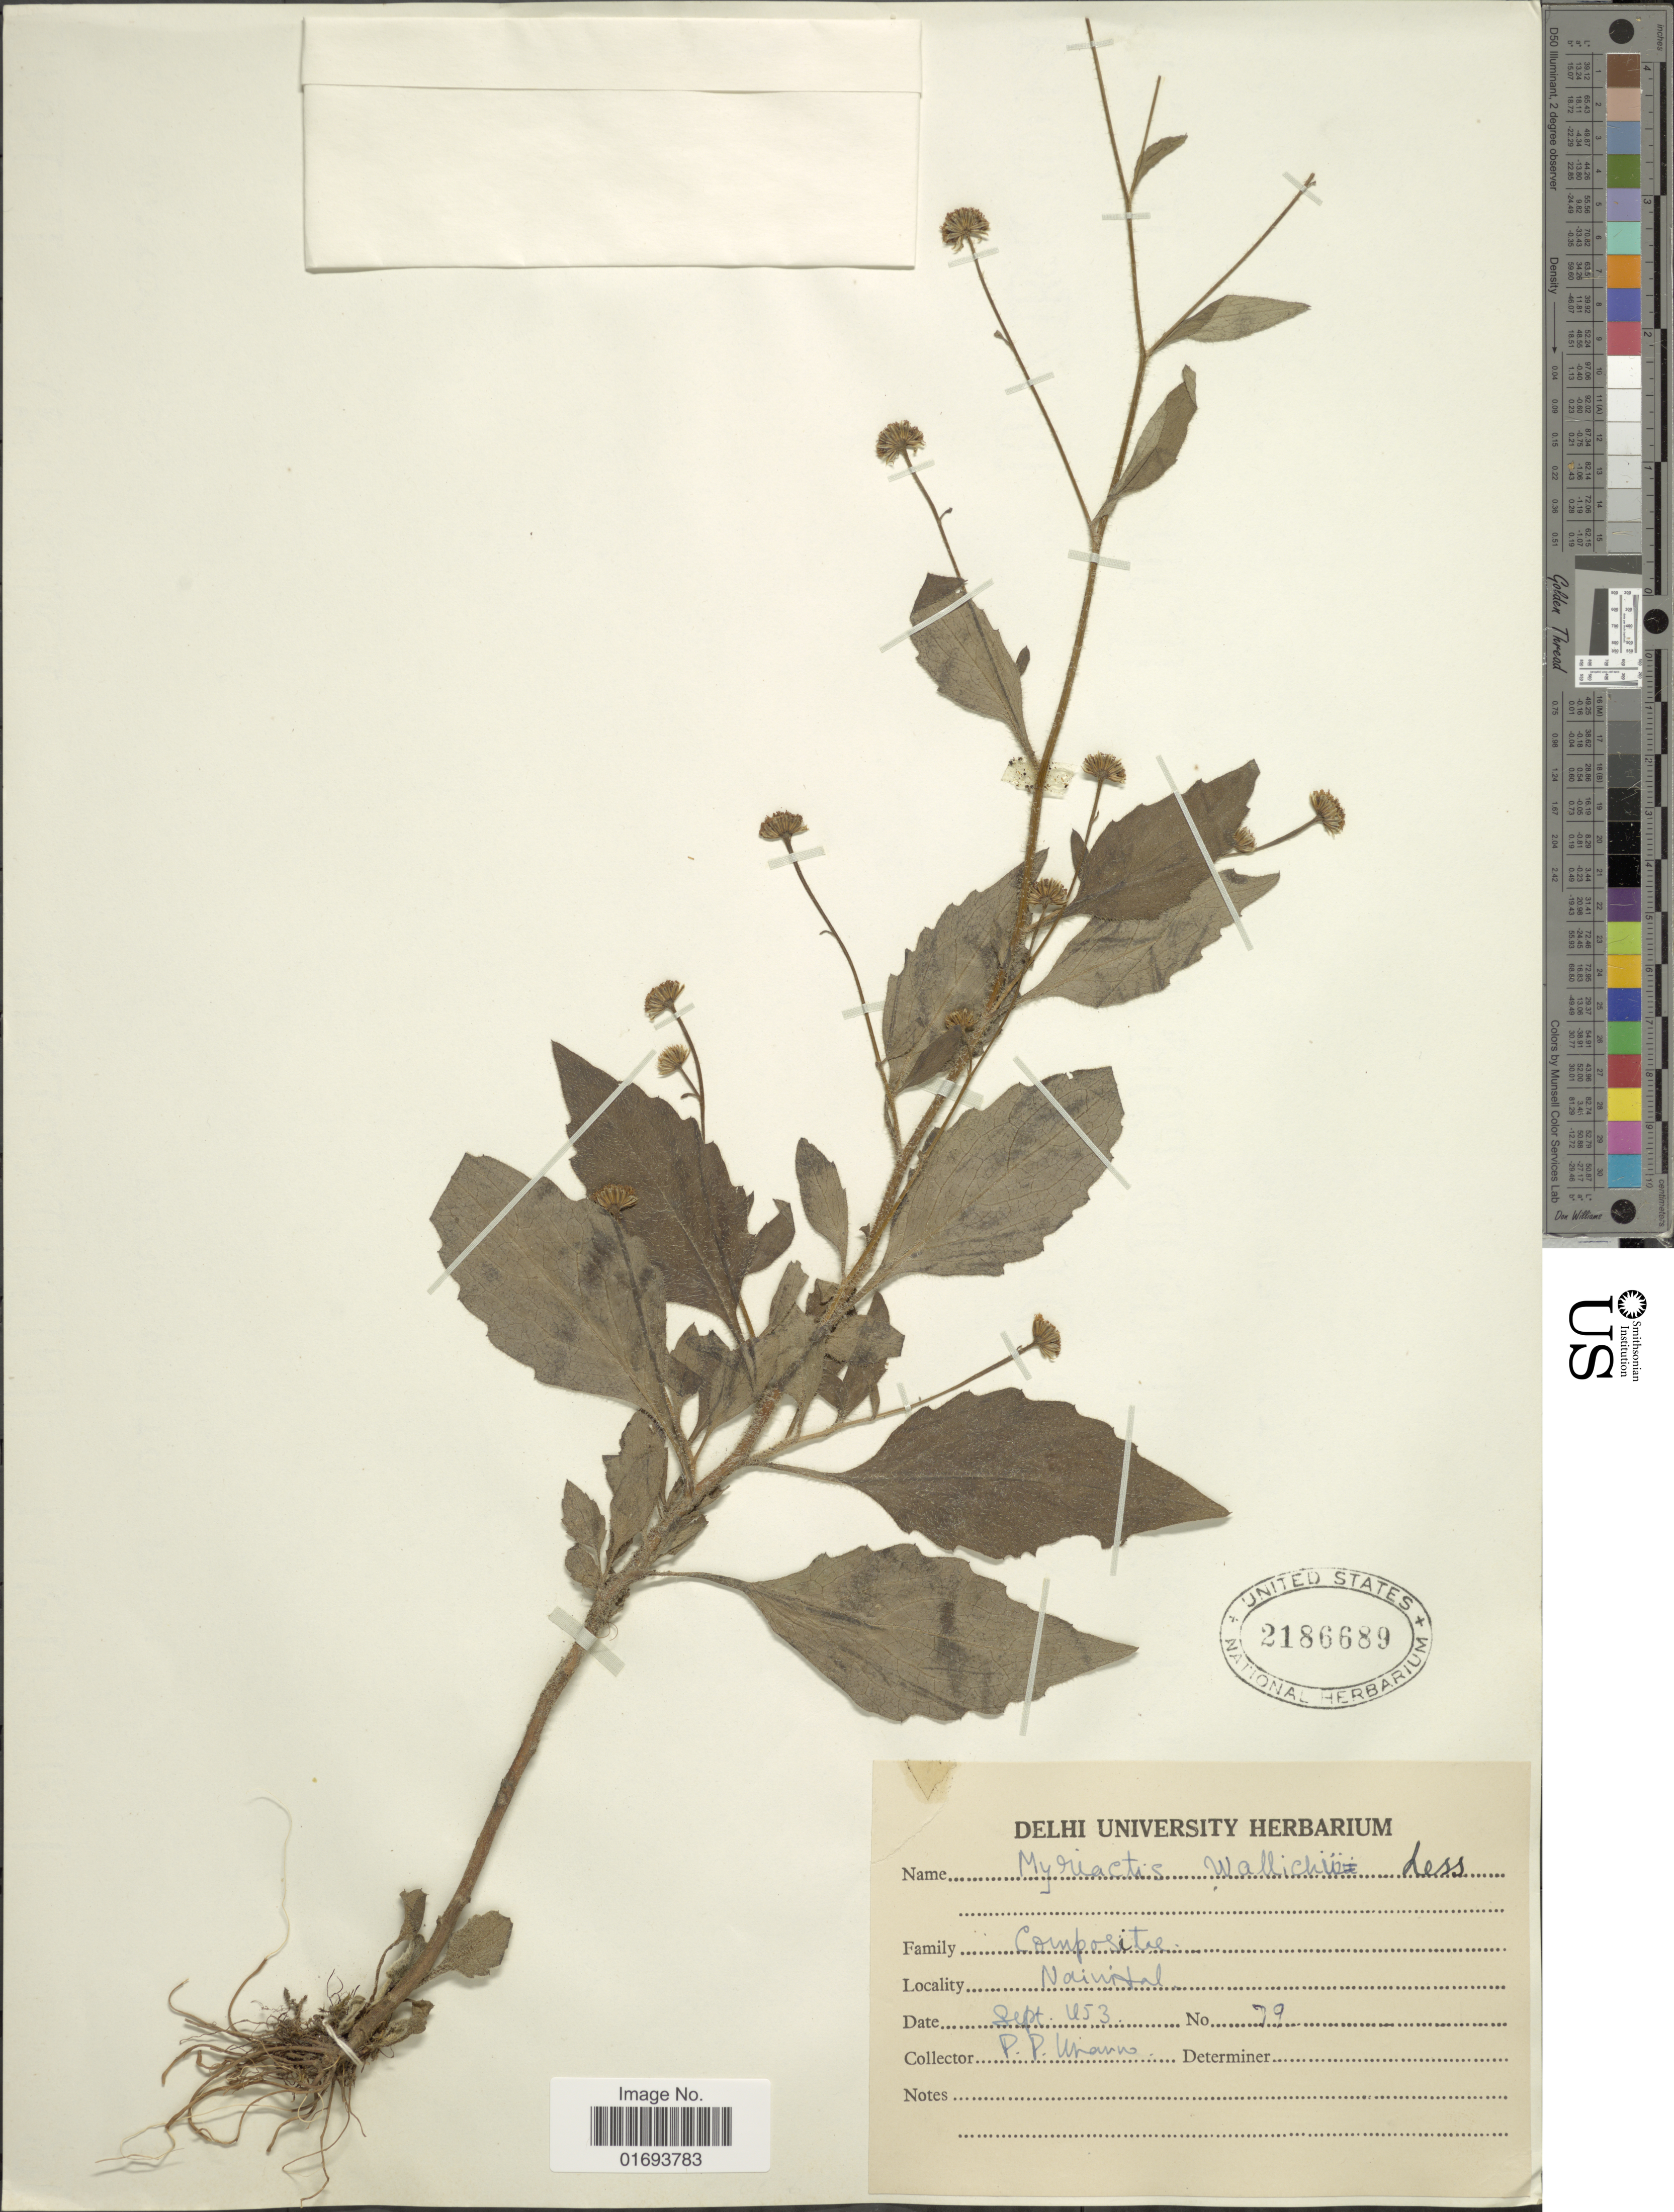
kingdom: Plantae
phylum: Tracheophyta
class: Magnoliopsida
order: Asterales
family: Asteraceae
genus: Myriactis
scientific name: Myriactis wallichii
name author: Less.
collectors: P. Uriano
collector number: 79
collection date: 1853-09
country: India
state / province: Uttarakhand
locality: Nainital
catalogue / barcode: US 2186689